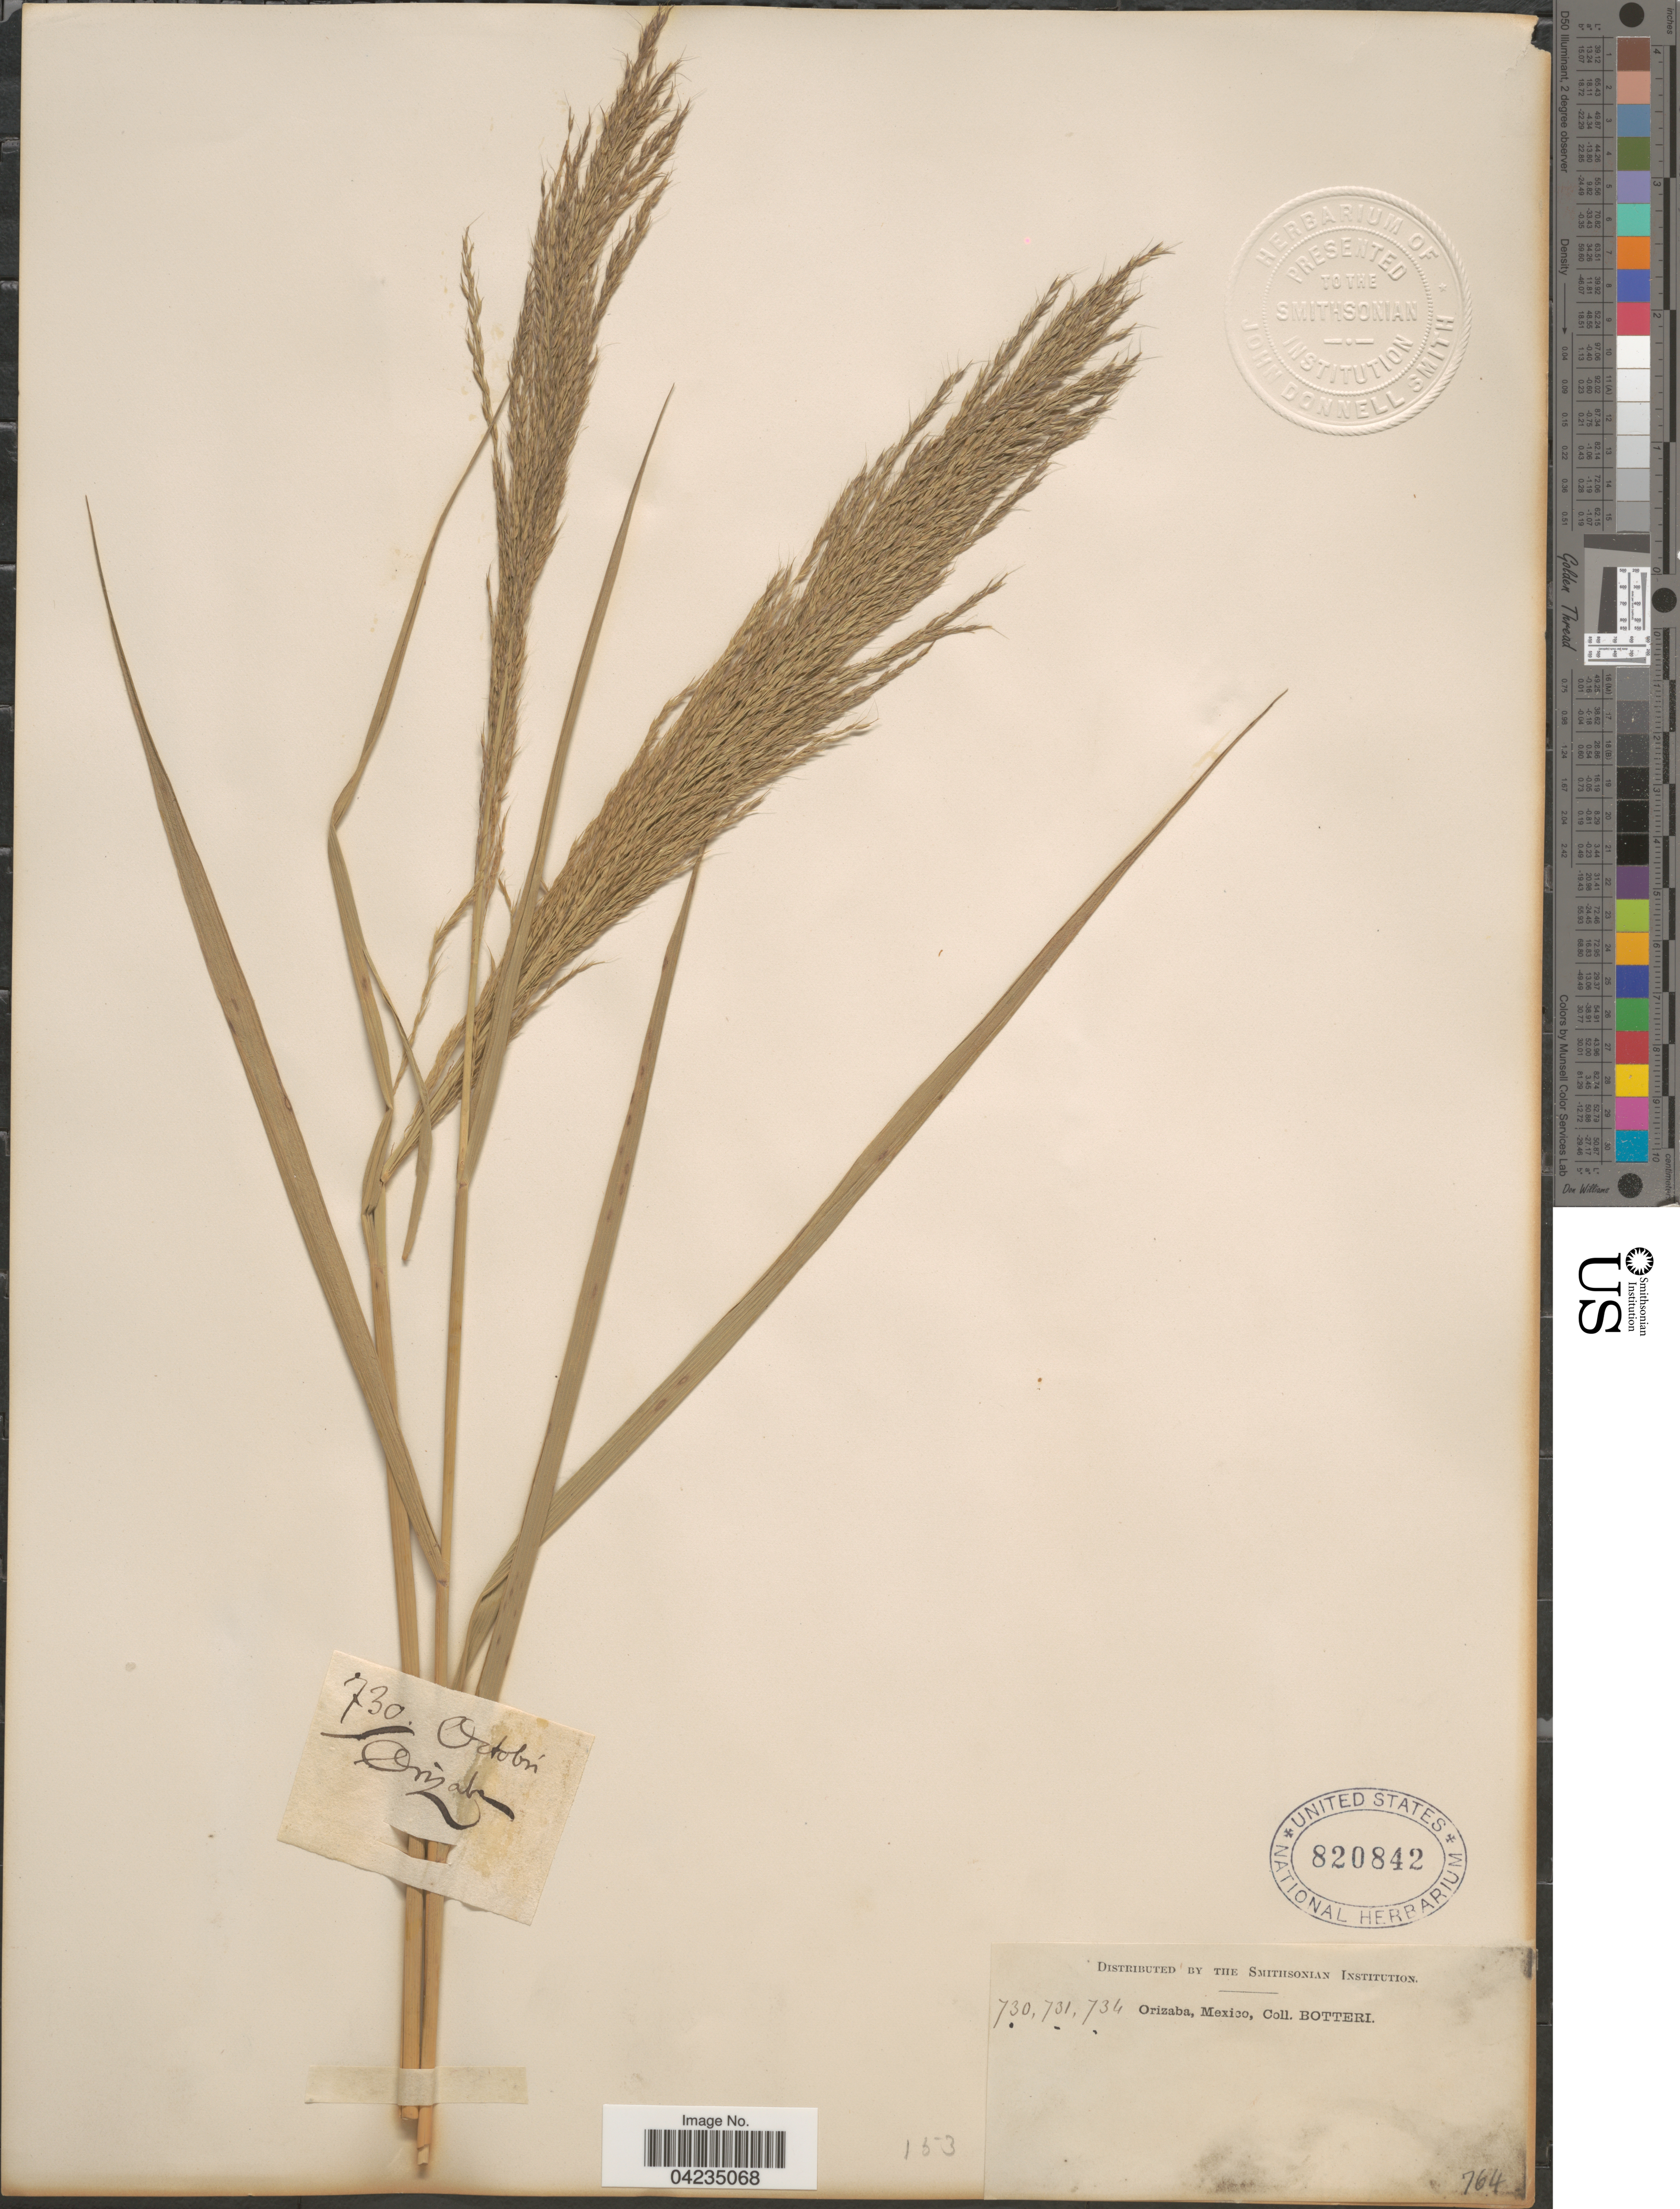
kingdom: Plantae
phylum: Tracheophyta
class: Liliopsida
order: Poales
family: Poaceae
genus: Arundinella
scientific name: Arundinella deppeana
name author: Nees ex Steud.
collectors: -. Botteri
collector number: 730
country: Mexico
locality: Orizaba.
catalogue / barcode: US 820842